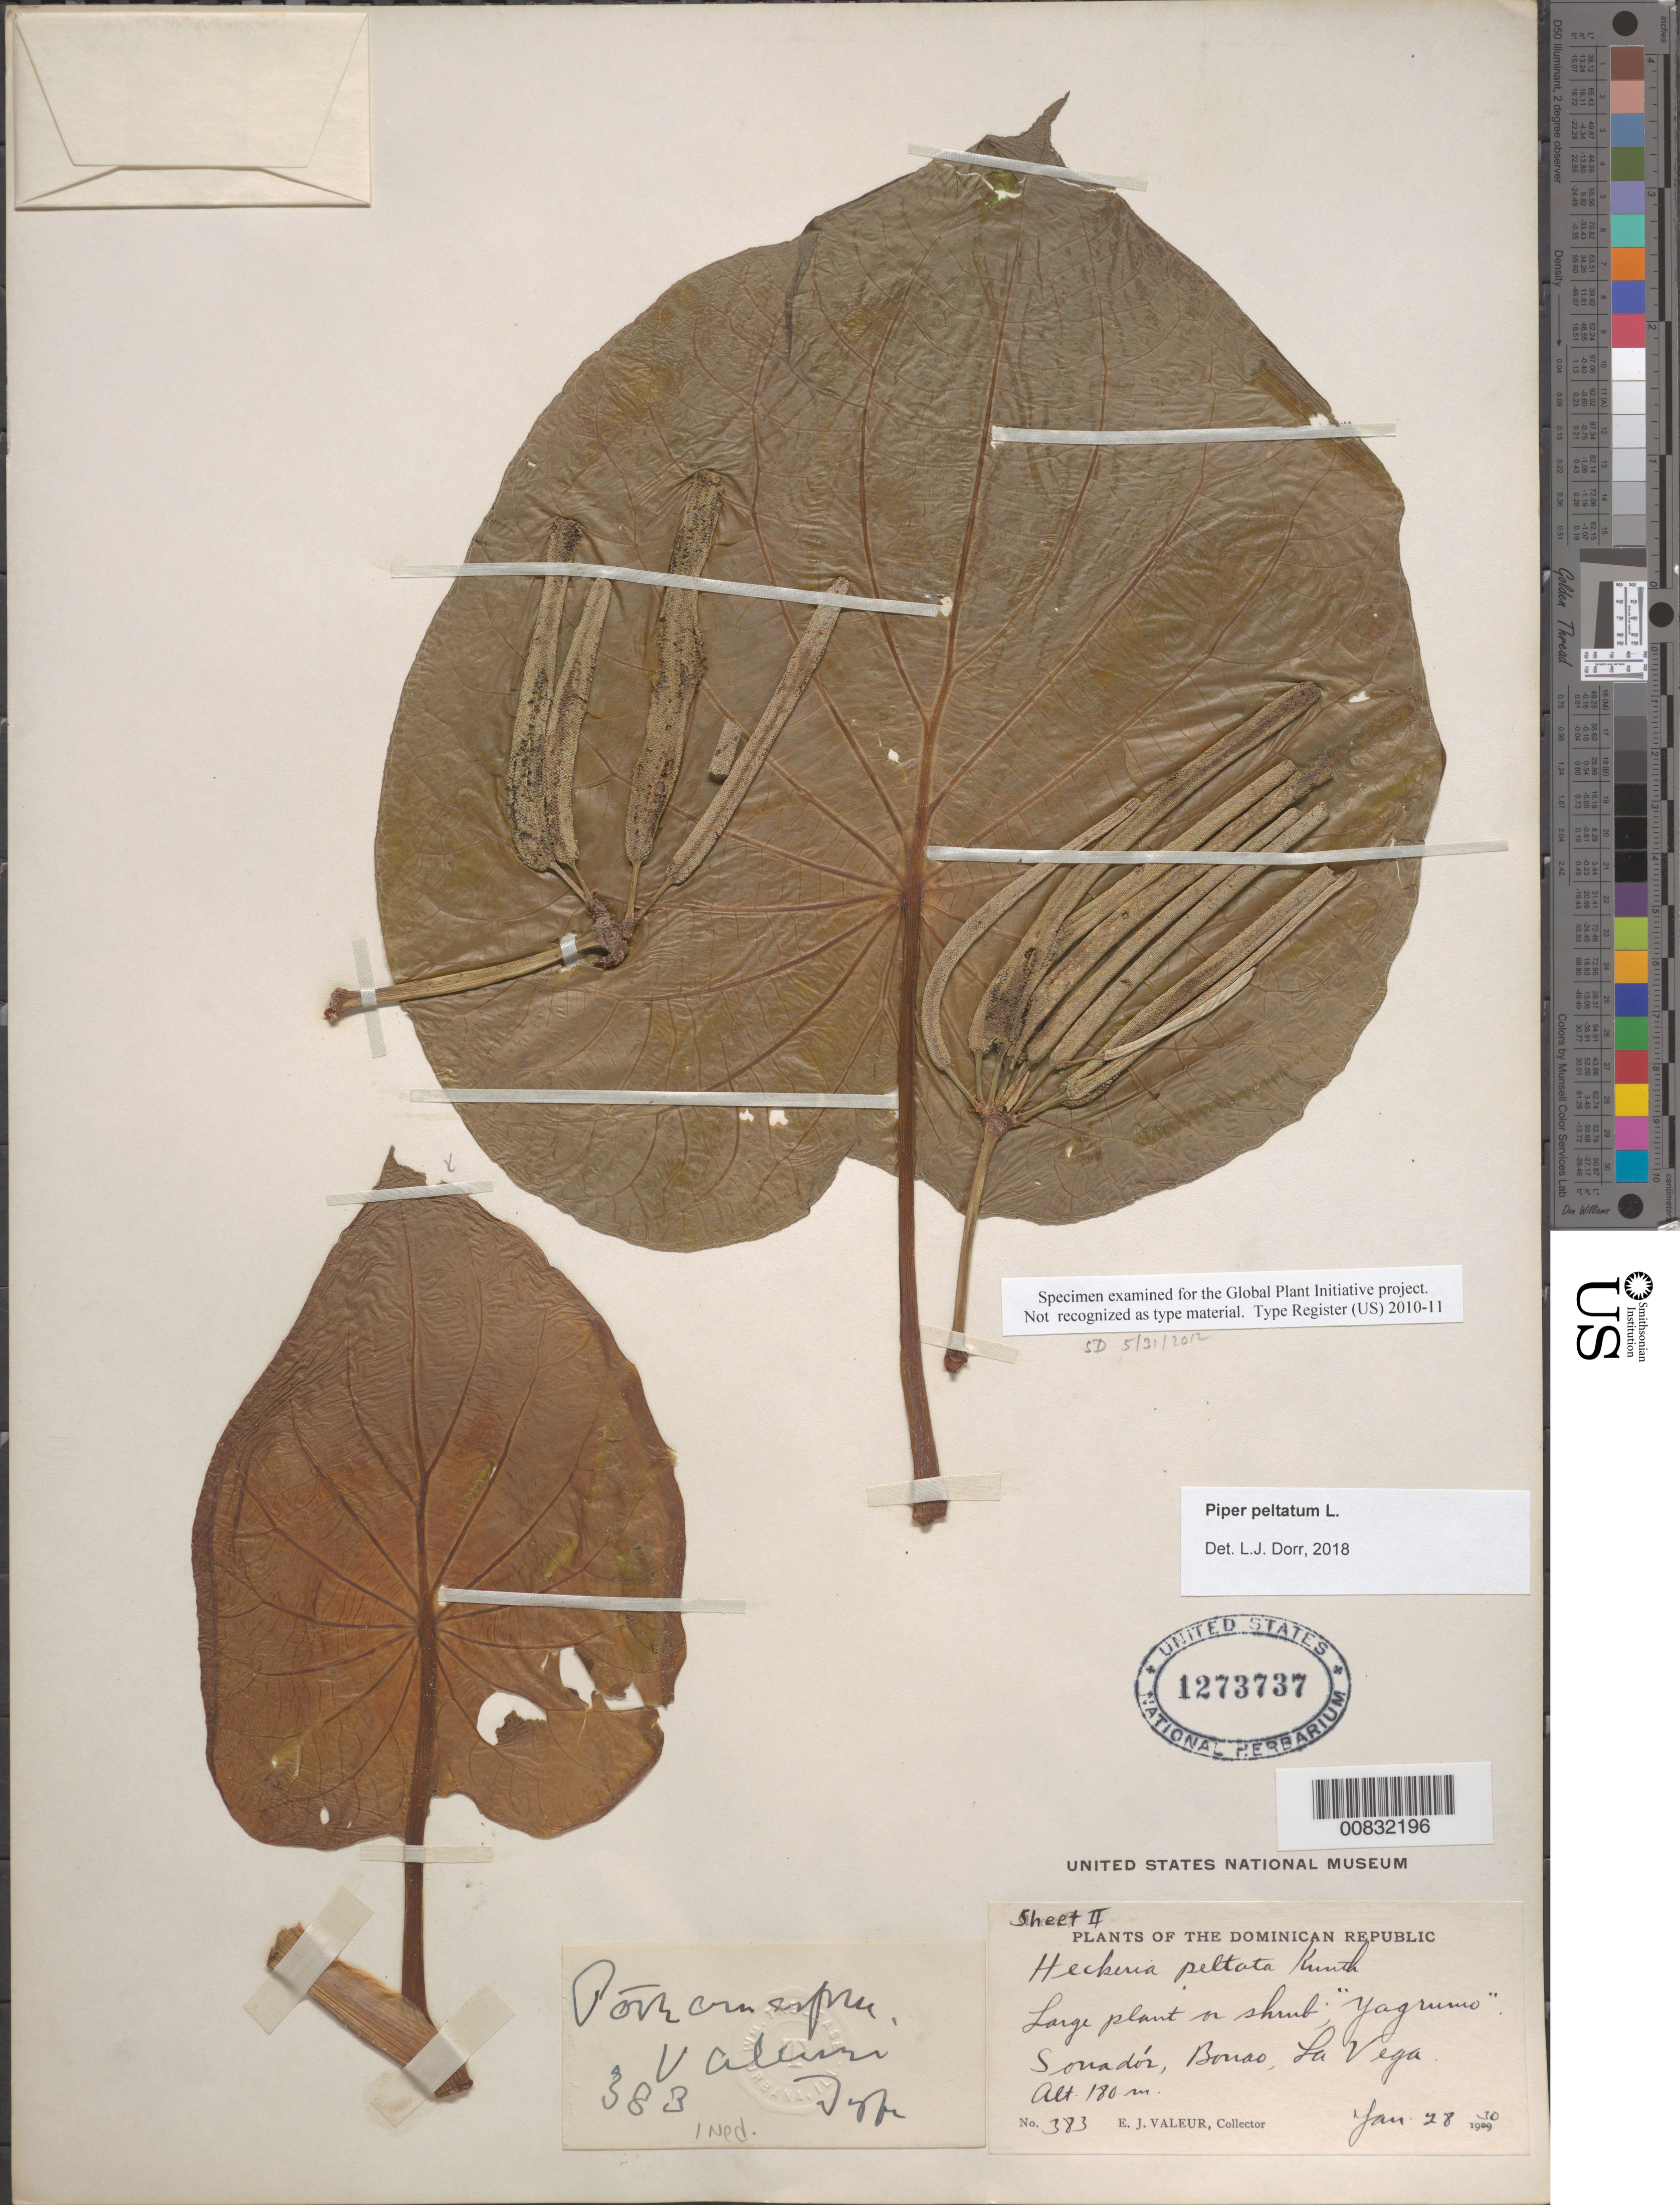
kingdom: Plantae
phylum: Tracheophyta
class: Magnoliopsida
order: Piperales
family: Piperaceae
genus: Piper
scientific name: Piper peltatum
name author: L.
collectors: E. Valeur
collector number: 383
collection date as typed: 28 Jan 1930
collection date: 1930-01-28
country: Dominican Republic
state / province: La Vega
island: Hispaniola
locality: Sonador, Distr. Bonao.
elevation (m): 180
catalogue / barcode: US 1273737